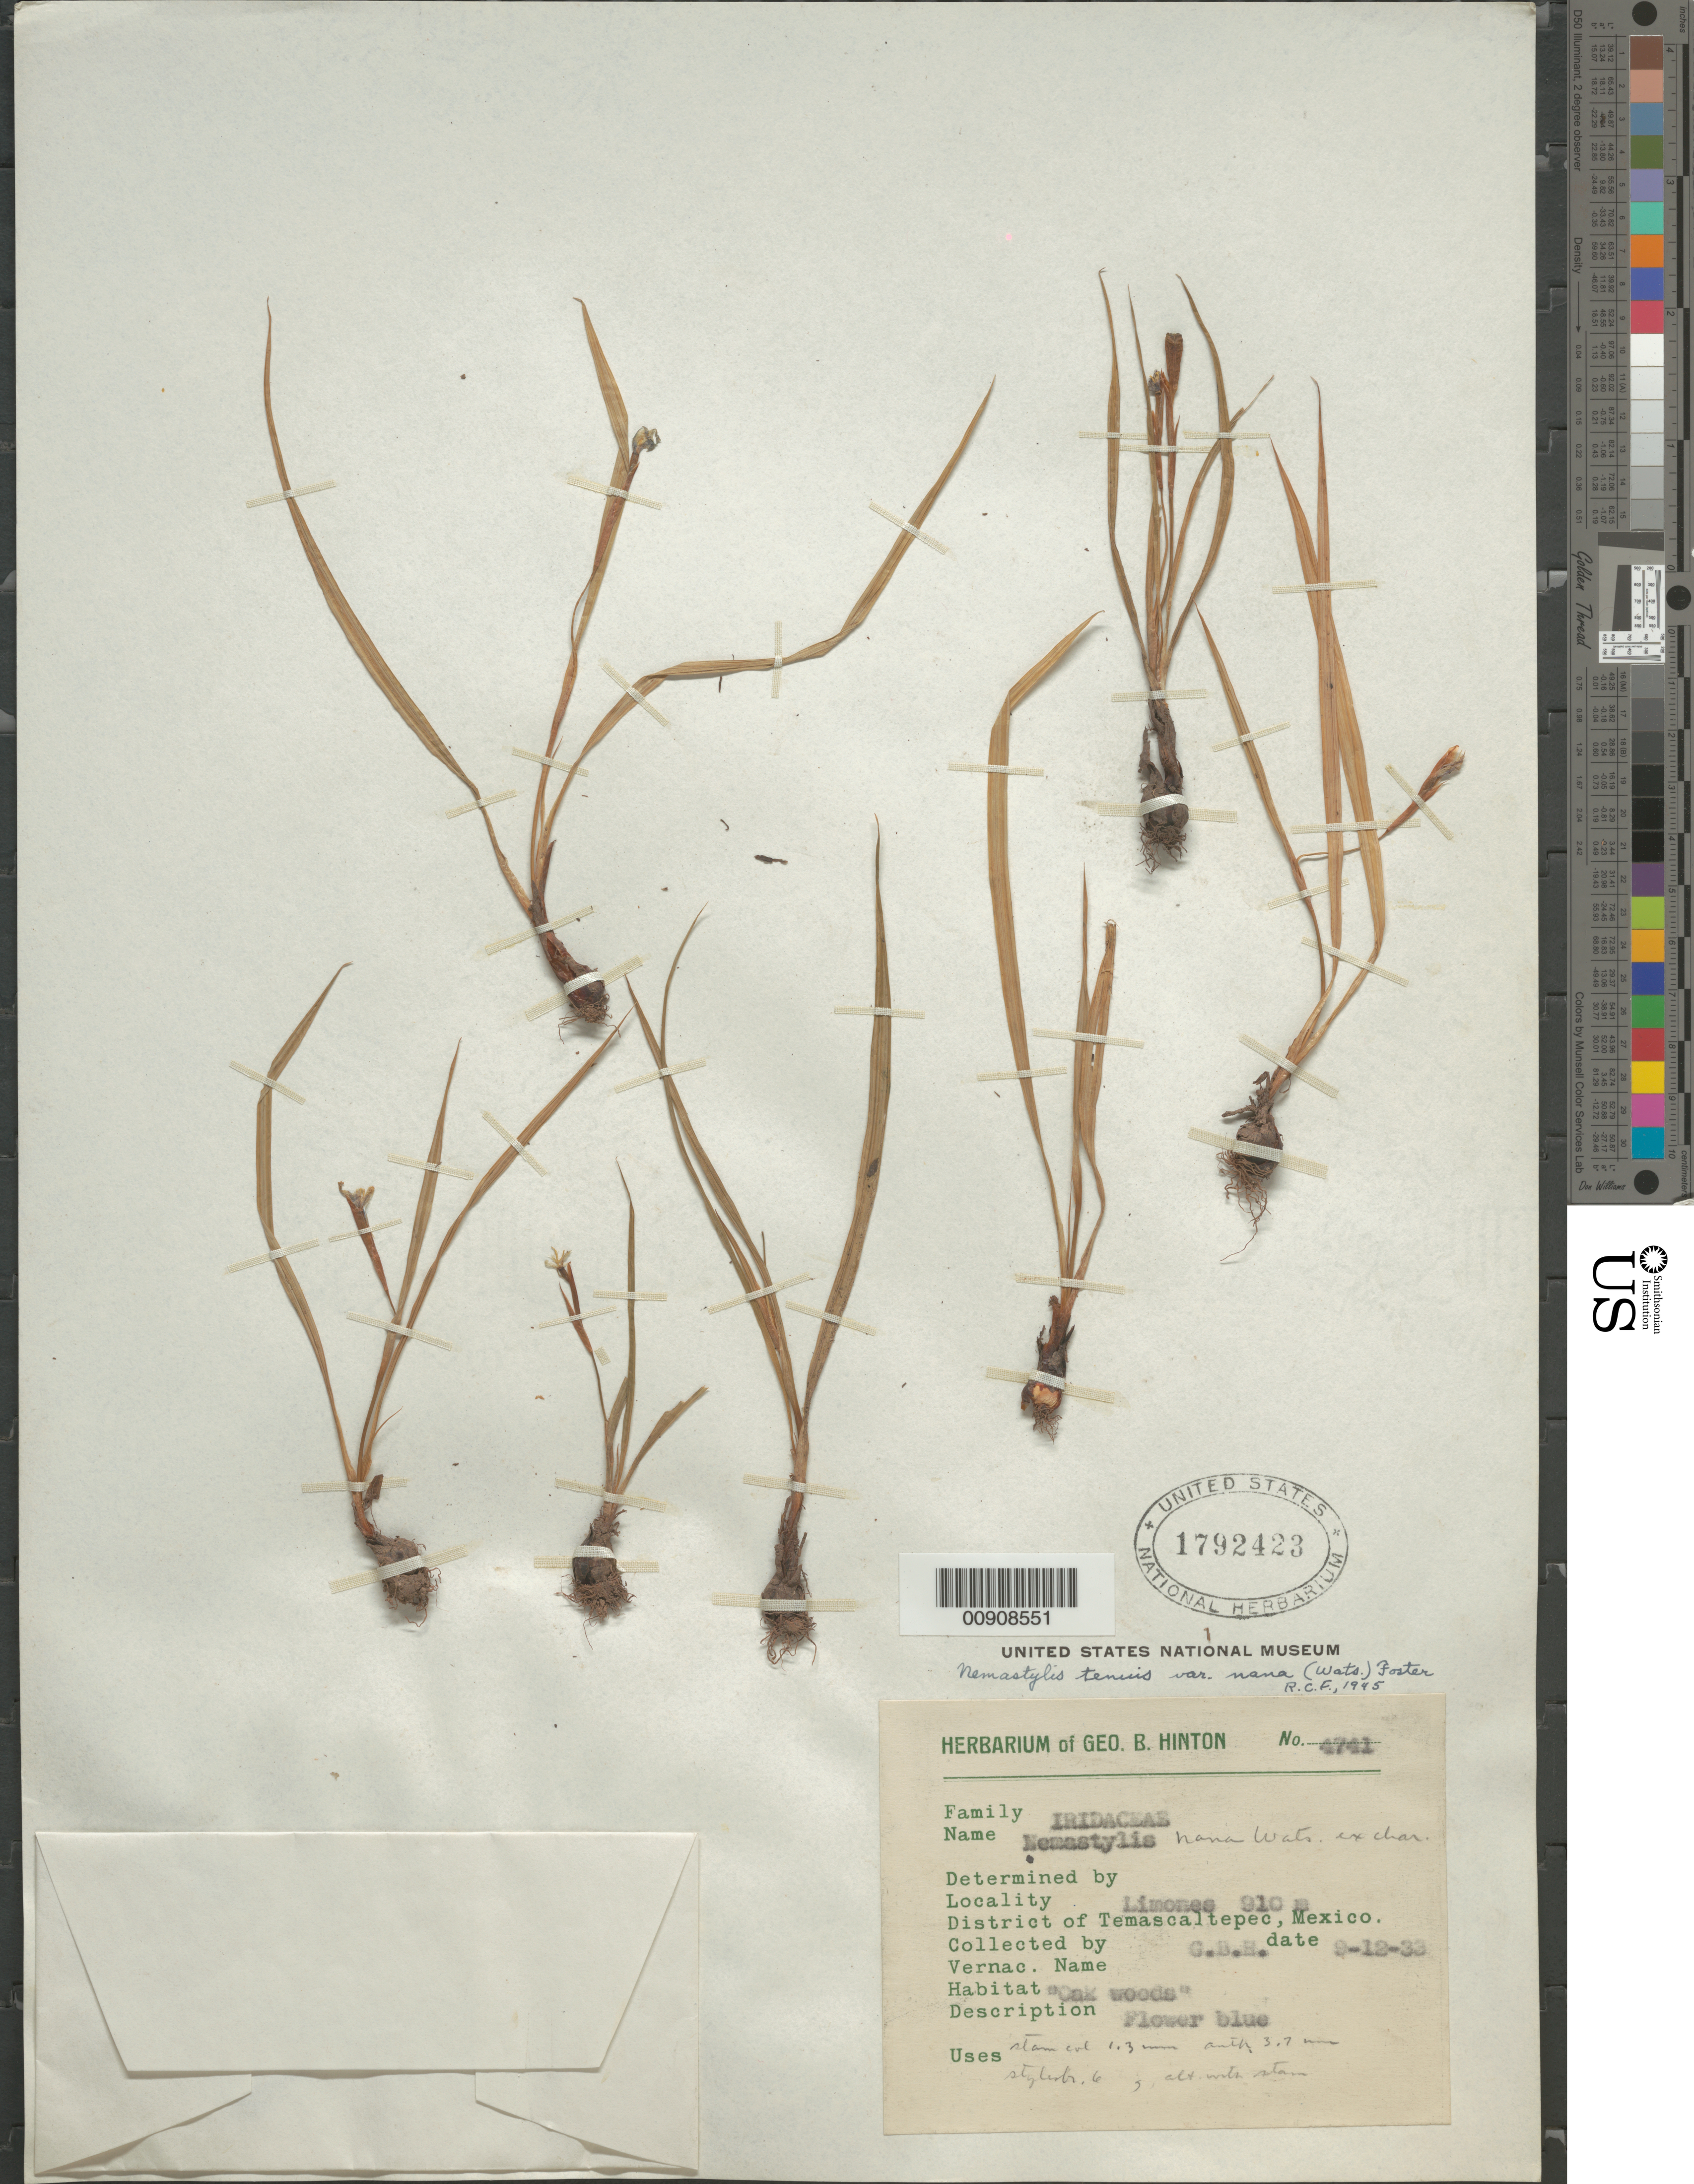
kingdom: Plantae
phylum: Tracheophyta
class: Liliopsida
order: Asparagales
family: Iridaceae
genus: Nemastylis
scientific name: Nemastylis tenuis var. nana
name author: (S. Watson) R.C. Foster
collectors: G. B. Hinton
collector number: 4741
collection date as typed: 12 Sep 1933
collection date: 1933-09-12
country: Mexico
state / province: México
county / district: Temascaltepec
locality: Limones, District Temascaltepec, State of México.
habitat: Oak woods.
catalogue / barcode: US 1792423